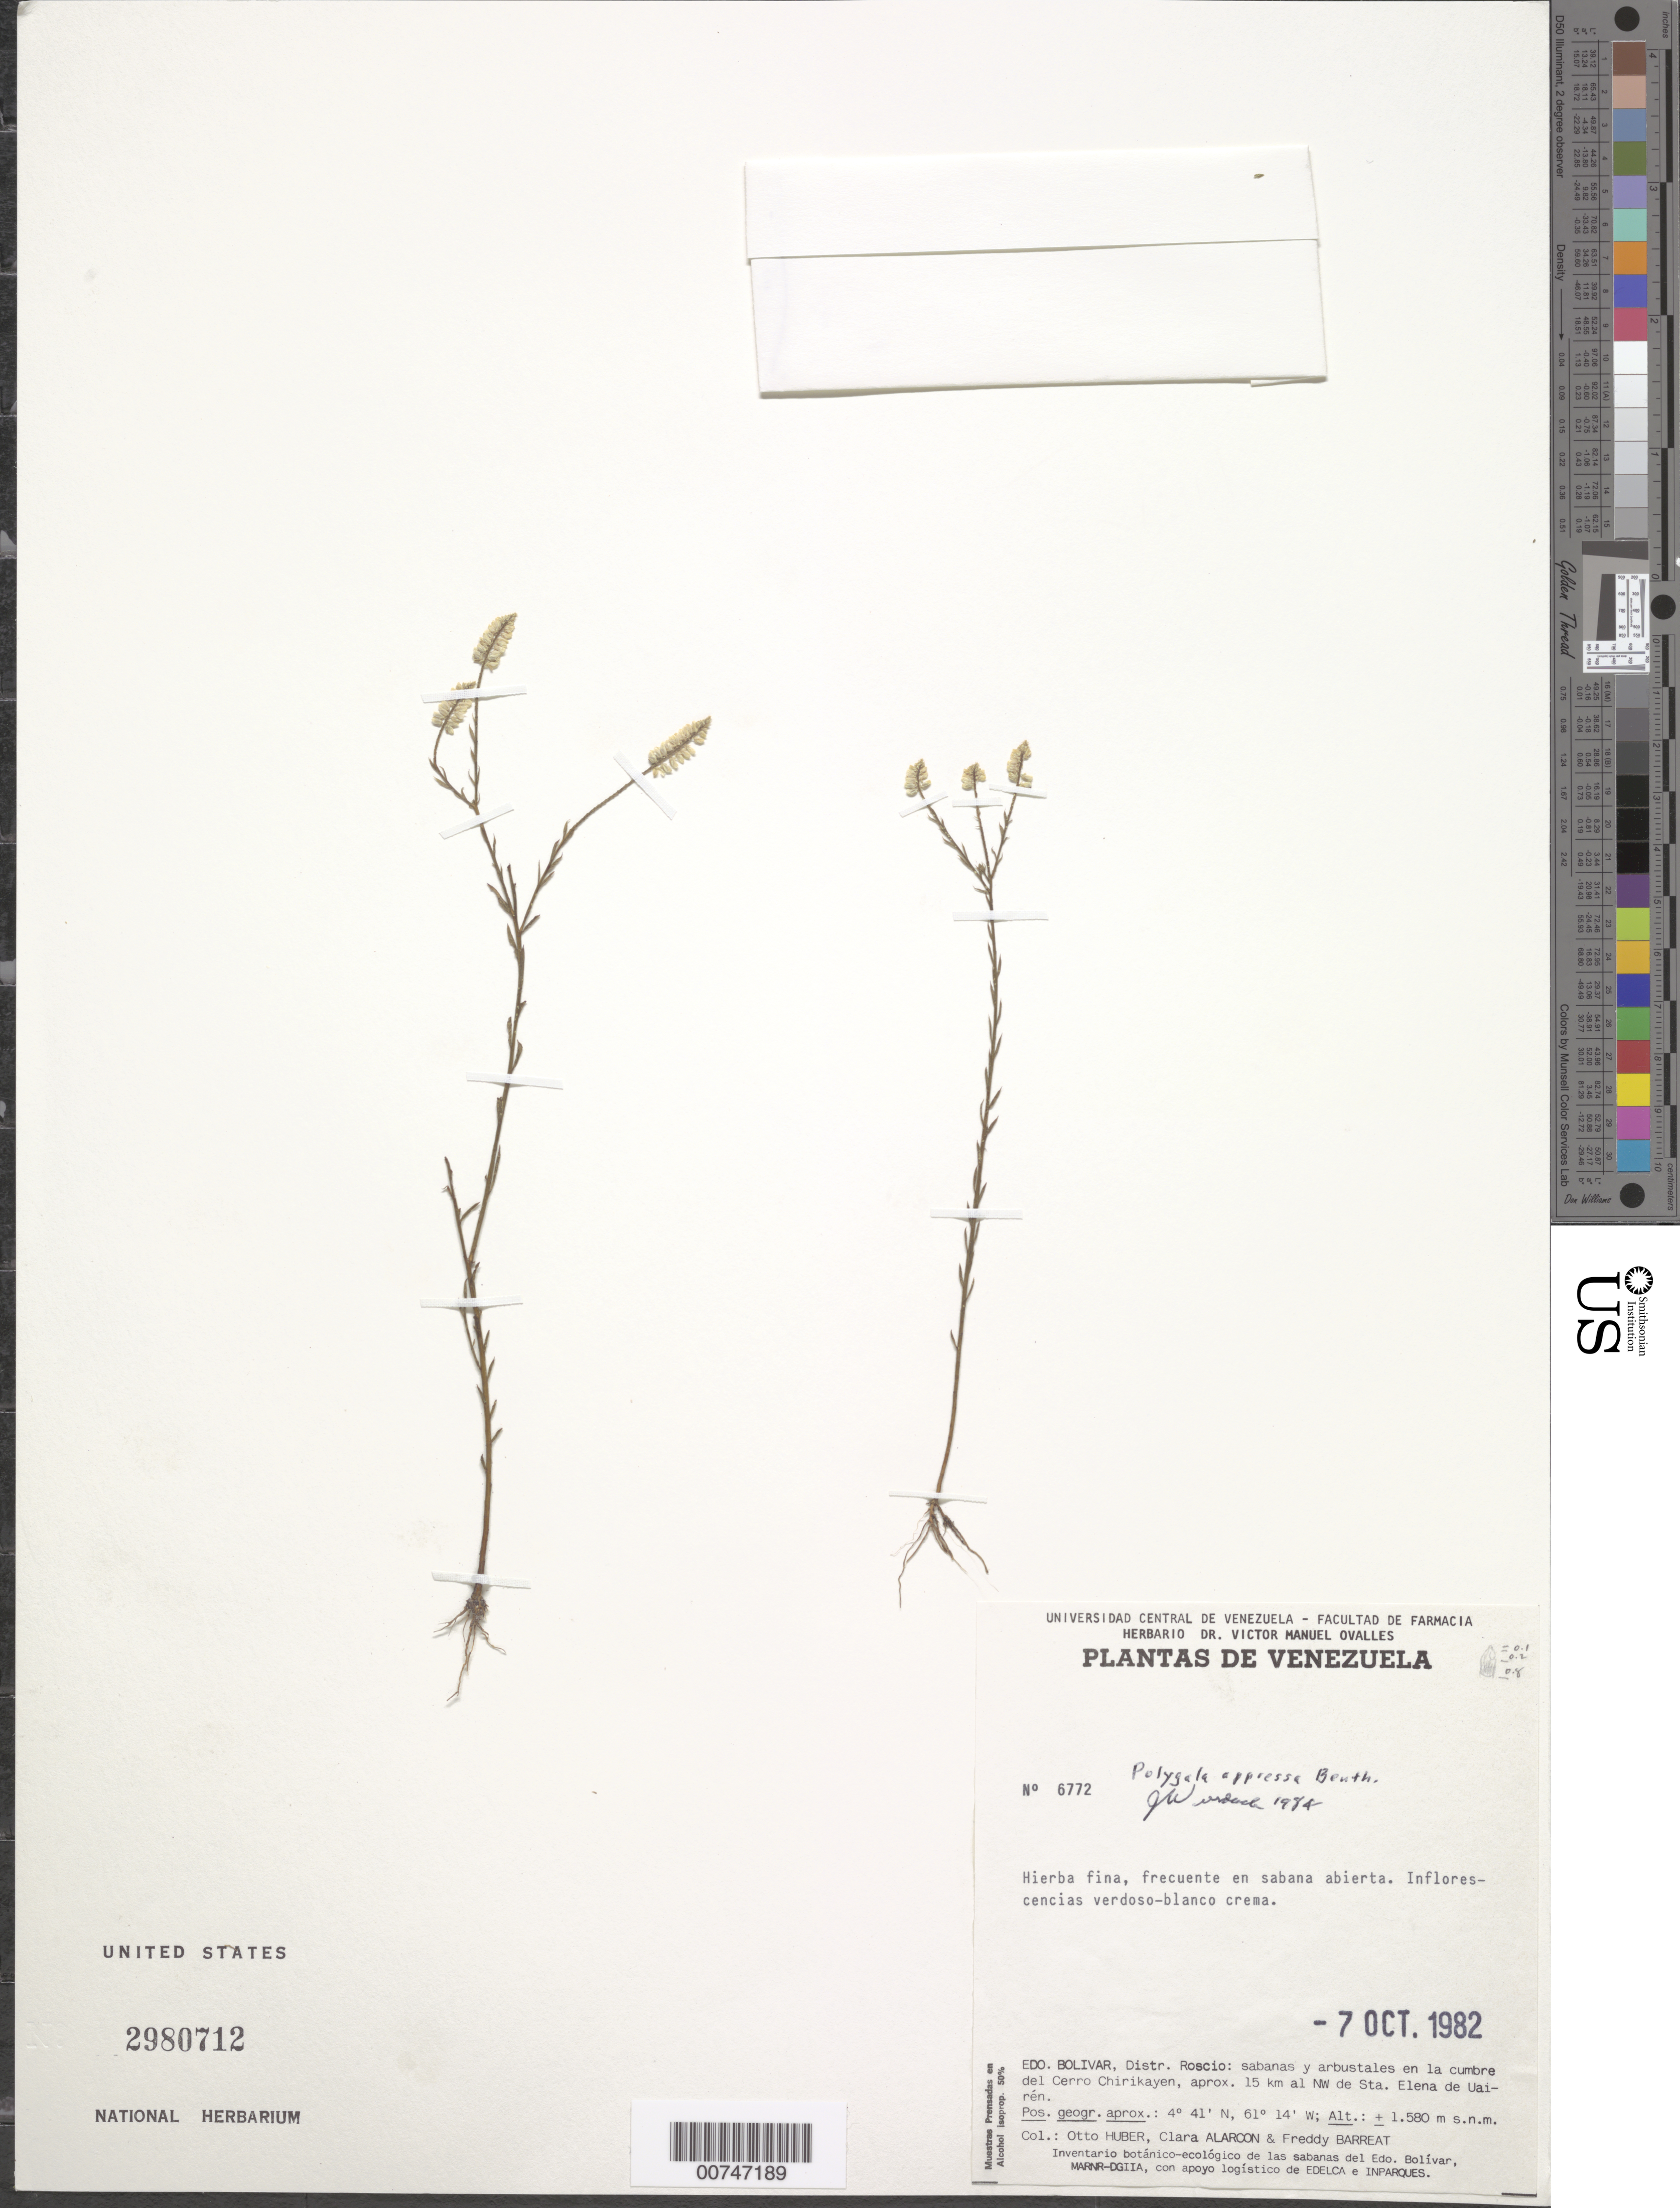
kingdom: Plantae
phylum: Tracheophyta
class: Magnoliopsida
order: Fabales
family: Polygalaceae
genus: Polygala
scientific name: Polygala appressa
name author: Benth.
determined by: Wurdack, John J., (US), US (UNITED STATES)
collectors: O. Huber, C. Alarcon & F. Barreat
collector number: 6772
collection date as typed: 7-Oct-82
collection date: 1982-10-07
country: Venezuela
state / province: Bolívar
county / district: Roscio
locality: Cerro Chirikayen, 15 km NW de Sta. Elena de Uairén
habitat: Open savanna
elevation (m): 1580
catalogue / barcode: US 2980712